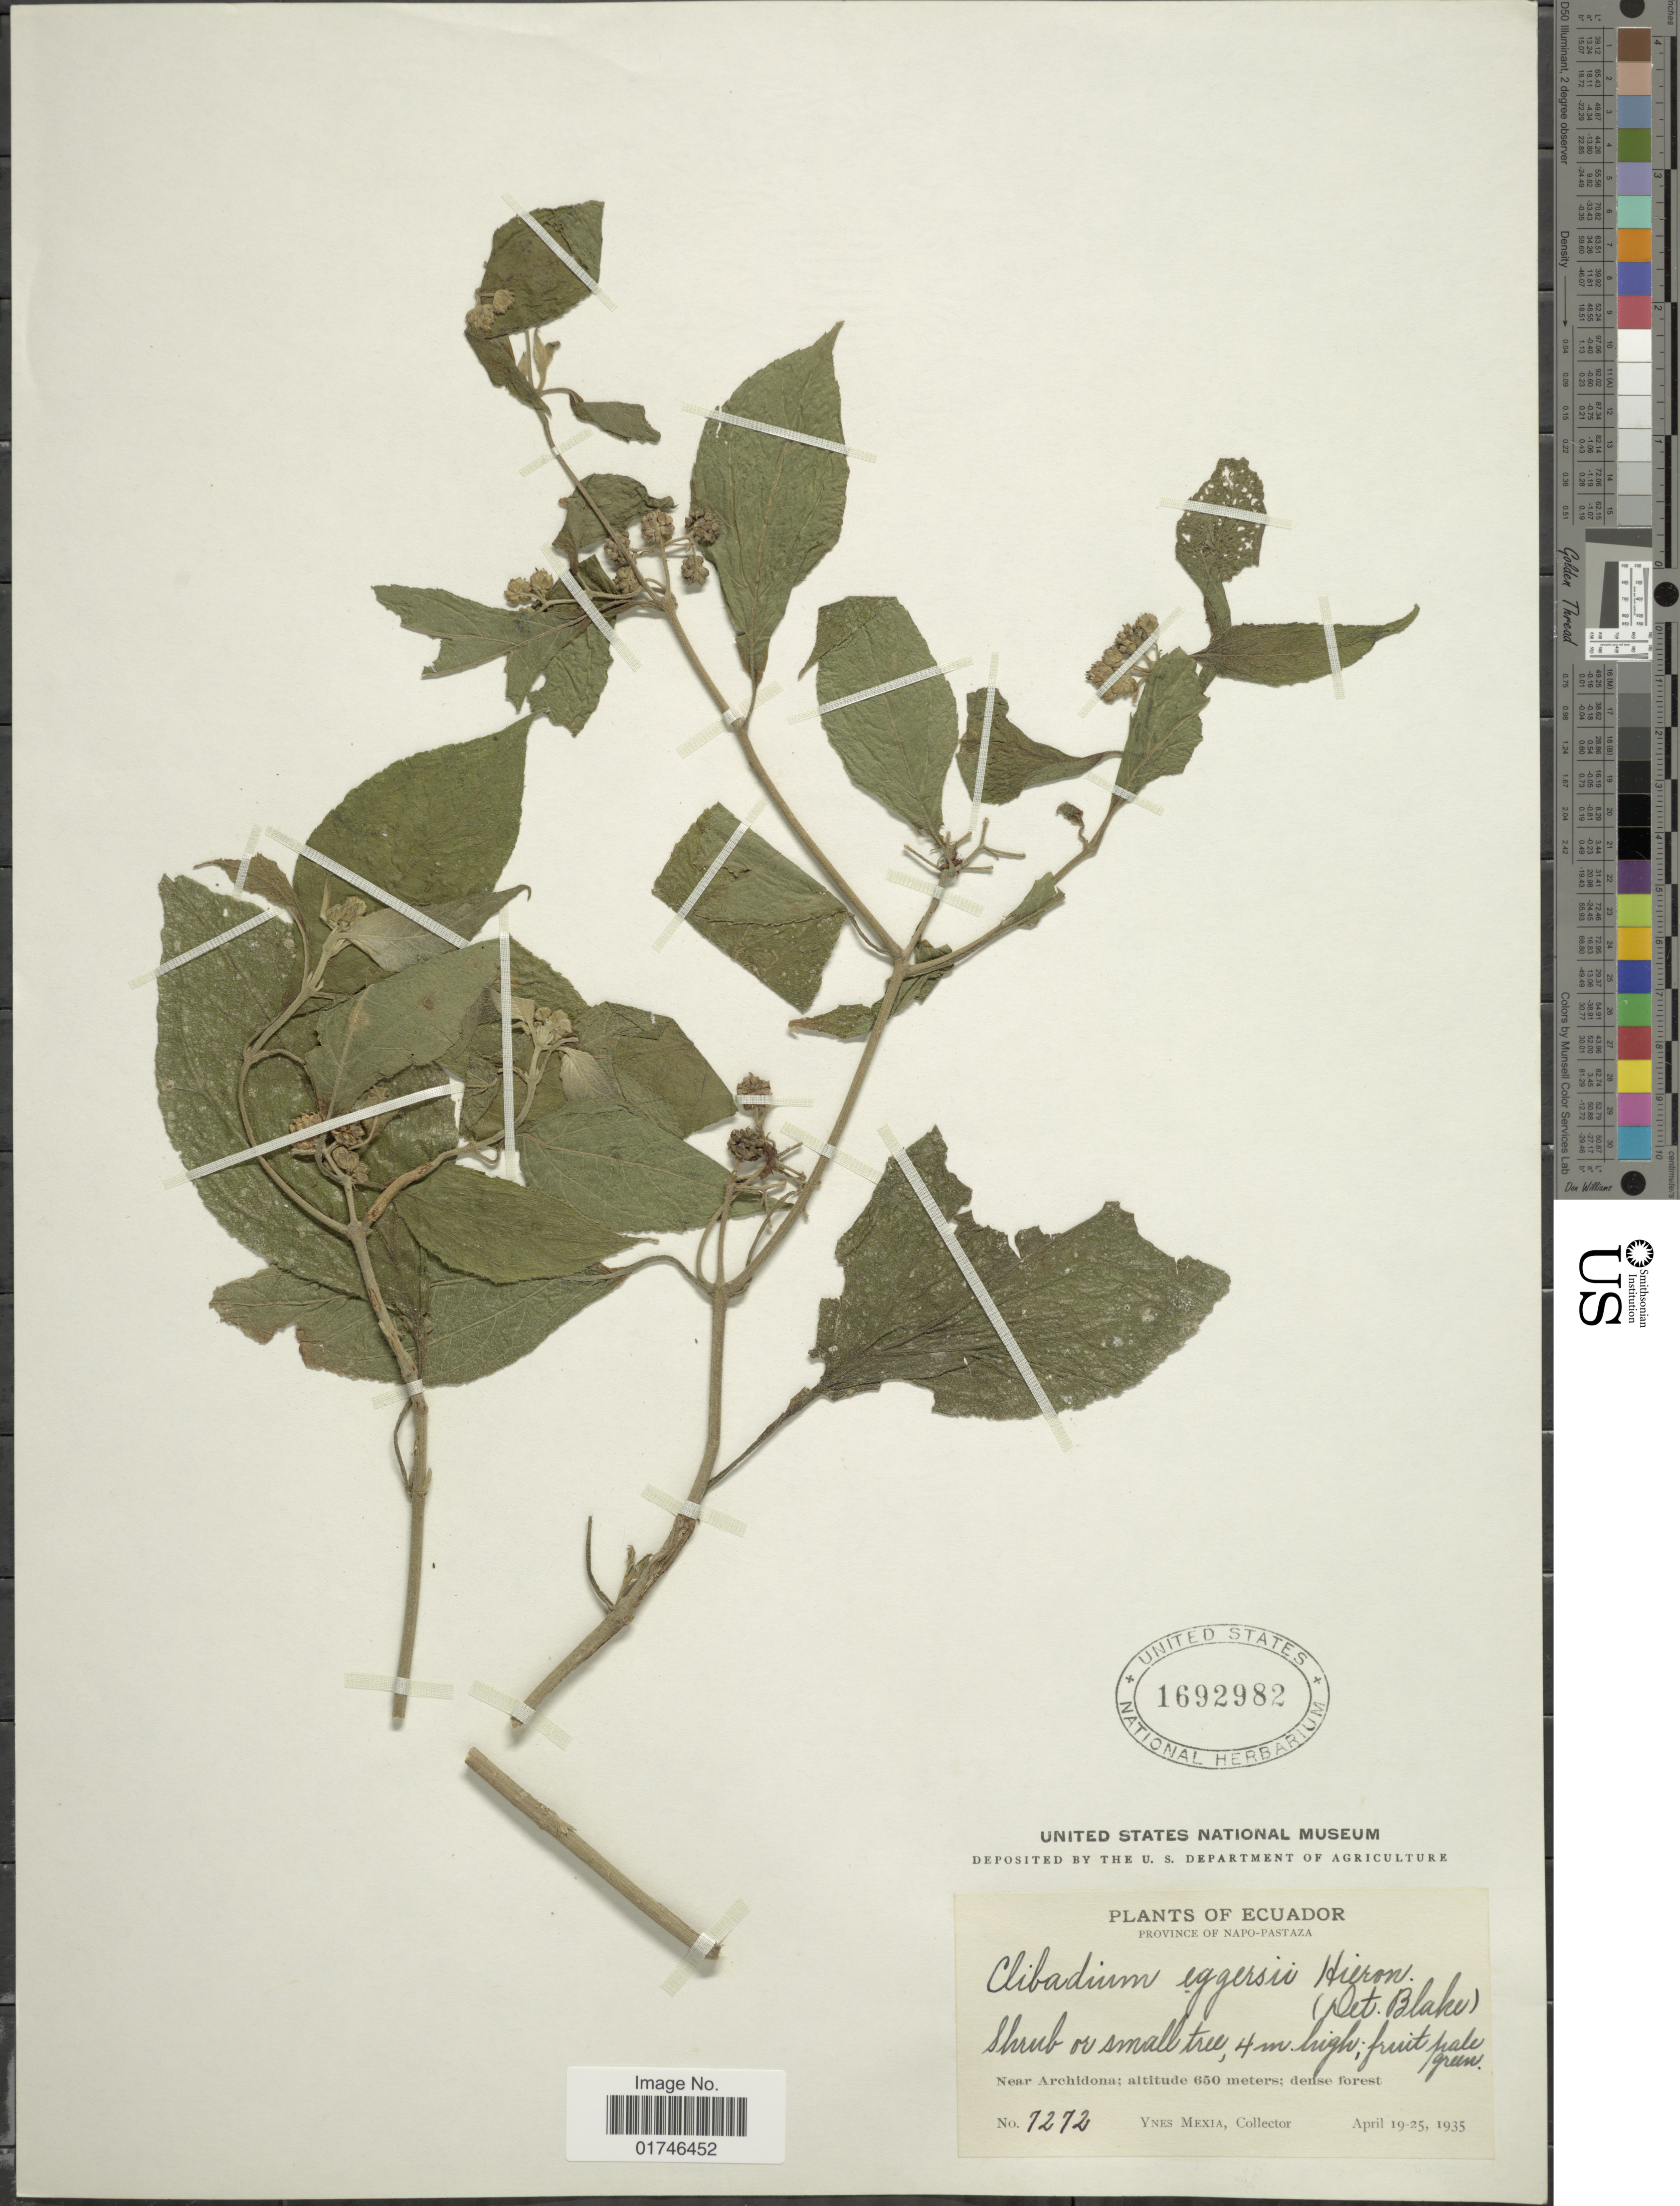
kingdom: Plantae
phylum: Tracheophyta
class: Magnoliopsida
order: Asterales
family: Asteraceae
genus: Clibadium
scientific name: Clibadium eggersii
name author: Hieron.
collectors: Y. Mexia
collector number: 7272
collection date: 1935-04-19/1935-04-25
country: Ecuador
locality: Province of Napo-Pastaza. Near Archidona.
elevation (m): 650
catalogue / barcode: US 1692982